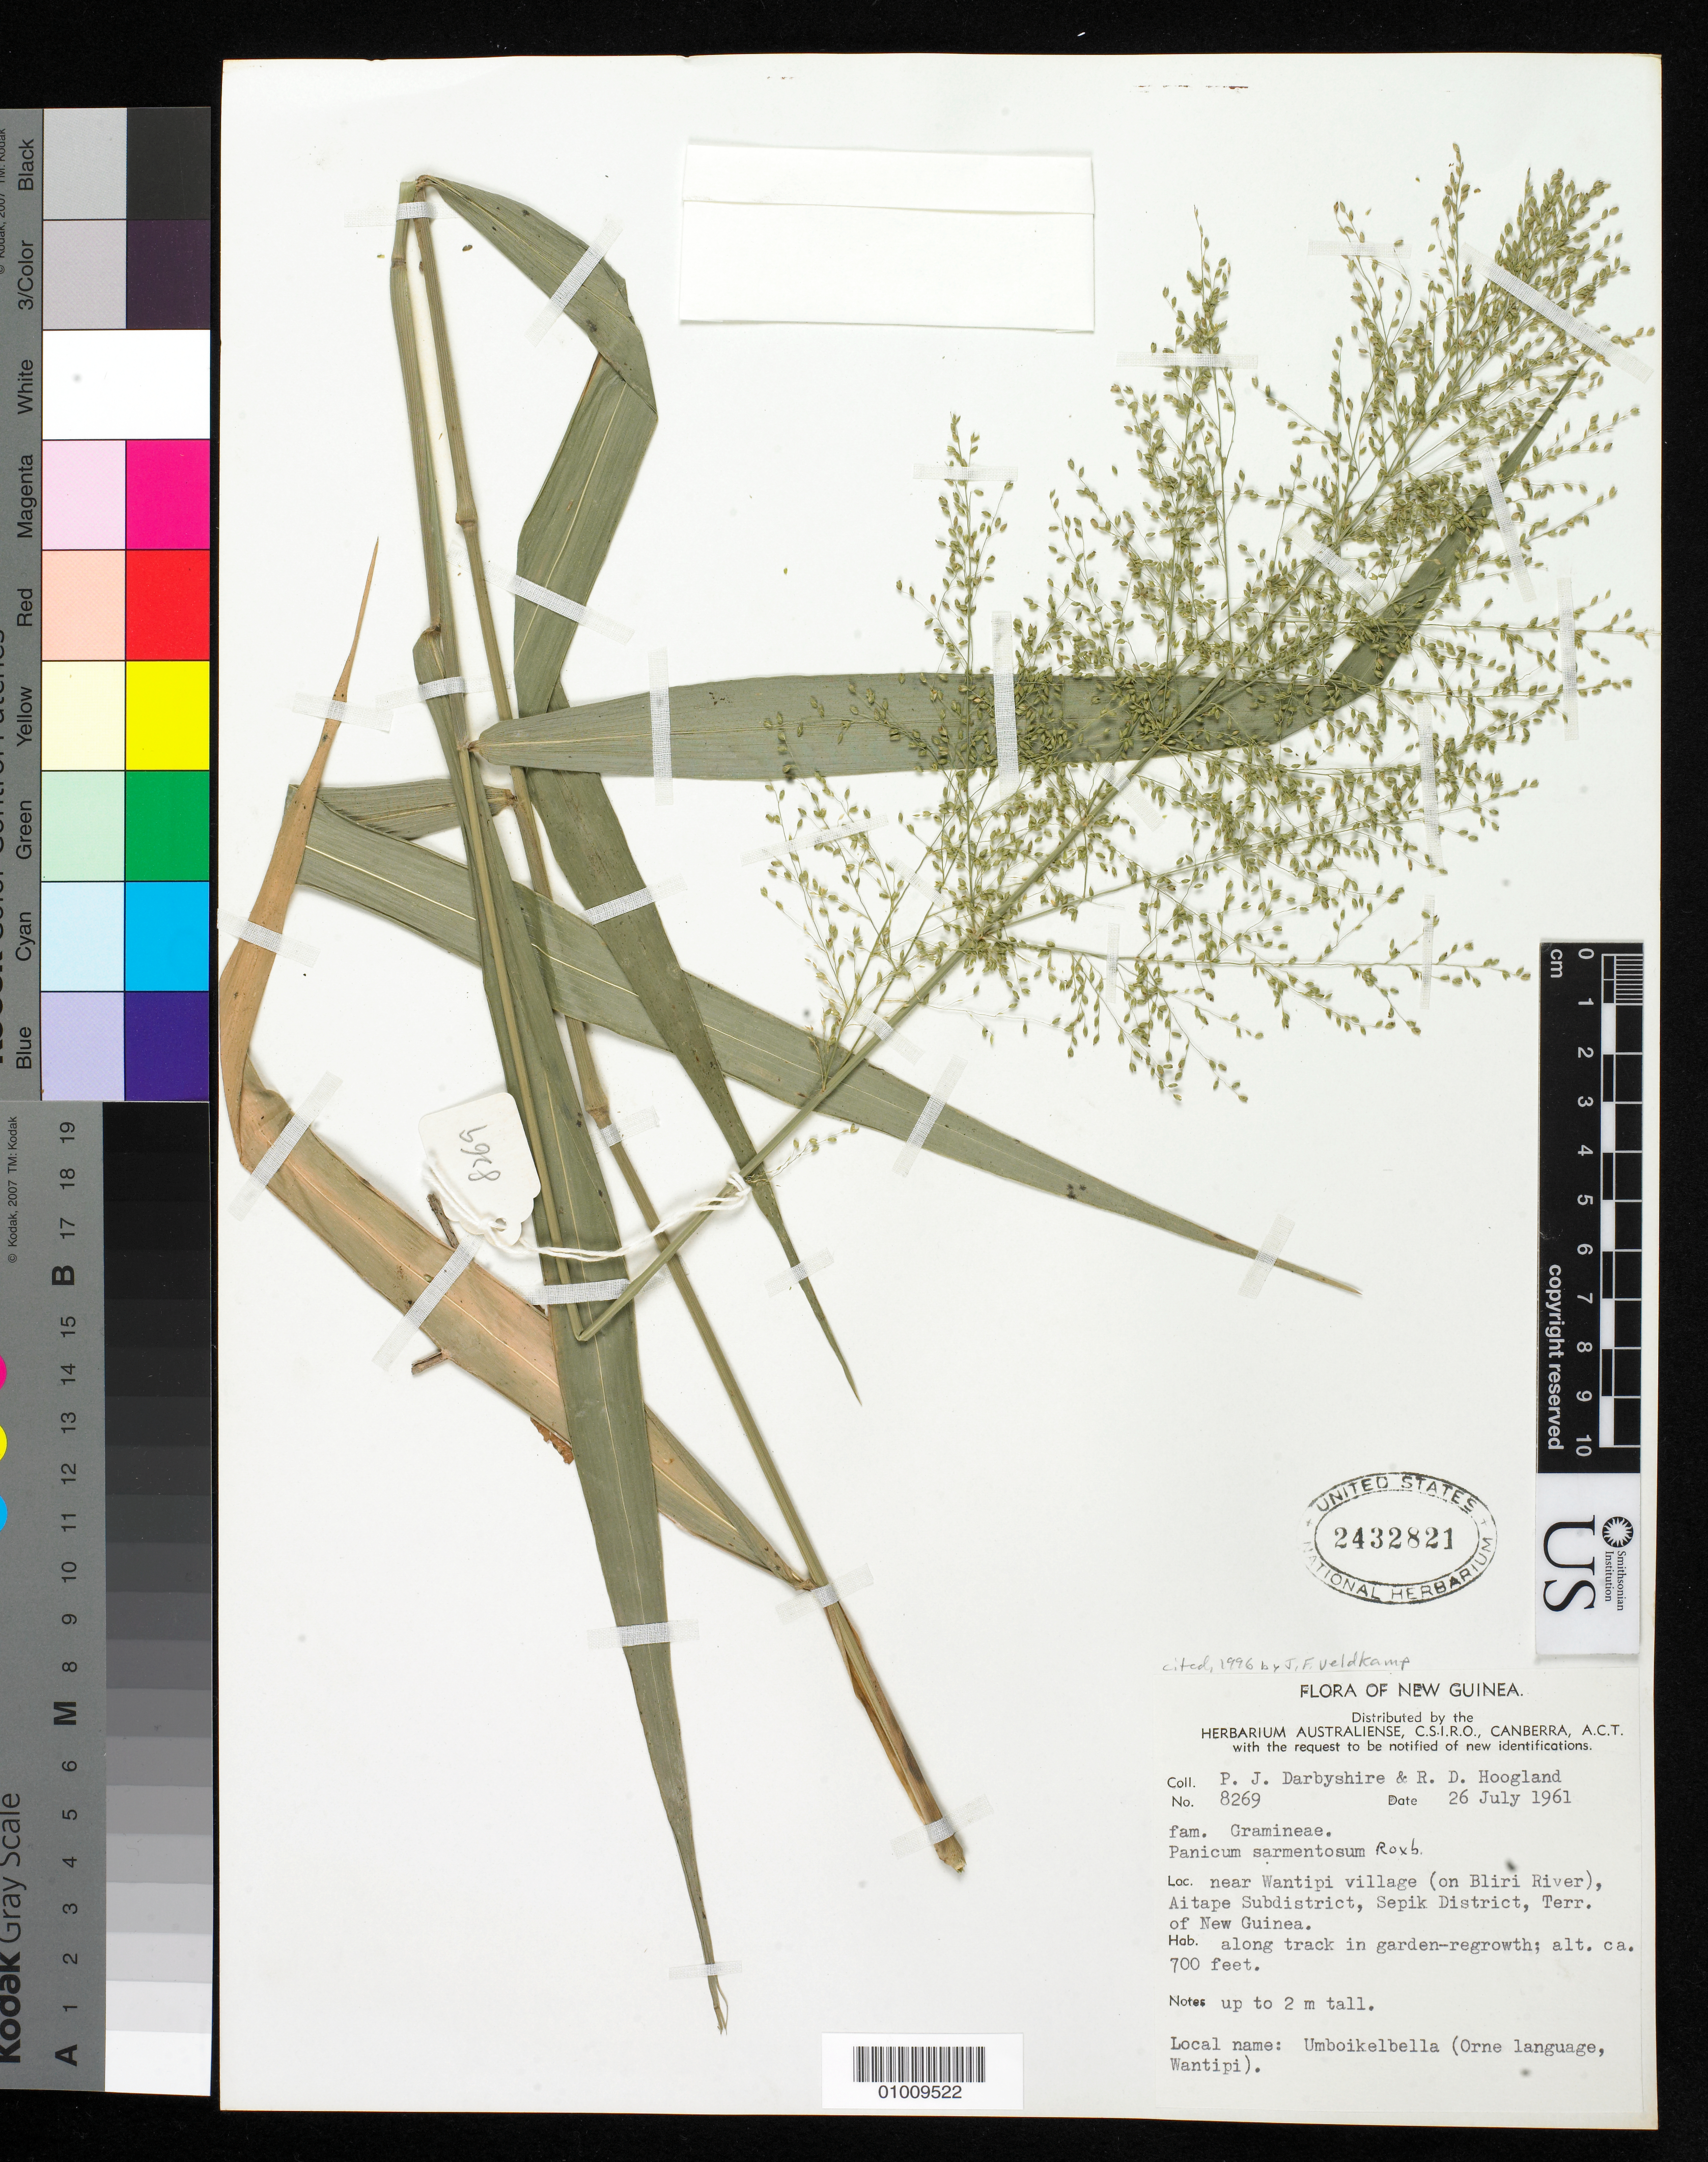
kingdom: Plantae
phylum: Tracheophyta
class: Liliopsida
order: Poales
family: Poaceae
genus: Panicum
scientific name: Panicum sarmentosum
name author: Roxb.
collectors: P. Darbyshire & R. D. Hoogland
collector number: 8269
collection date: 1961-07-26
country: Papua New Guinea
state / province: Sandaun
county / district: Aitape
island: New Guinea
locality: near Wantipi village (on Bliri River)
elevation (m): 213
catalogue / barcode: US 2432821